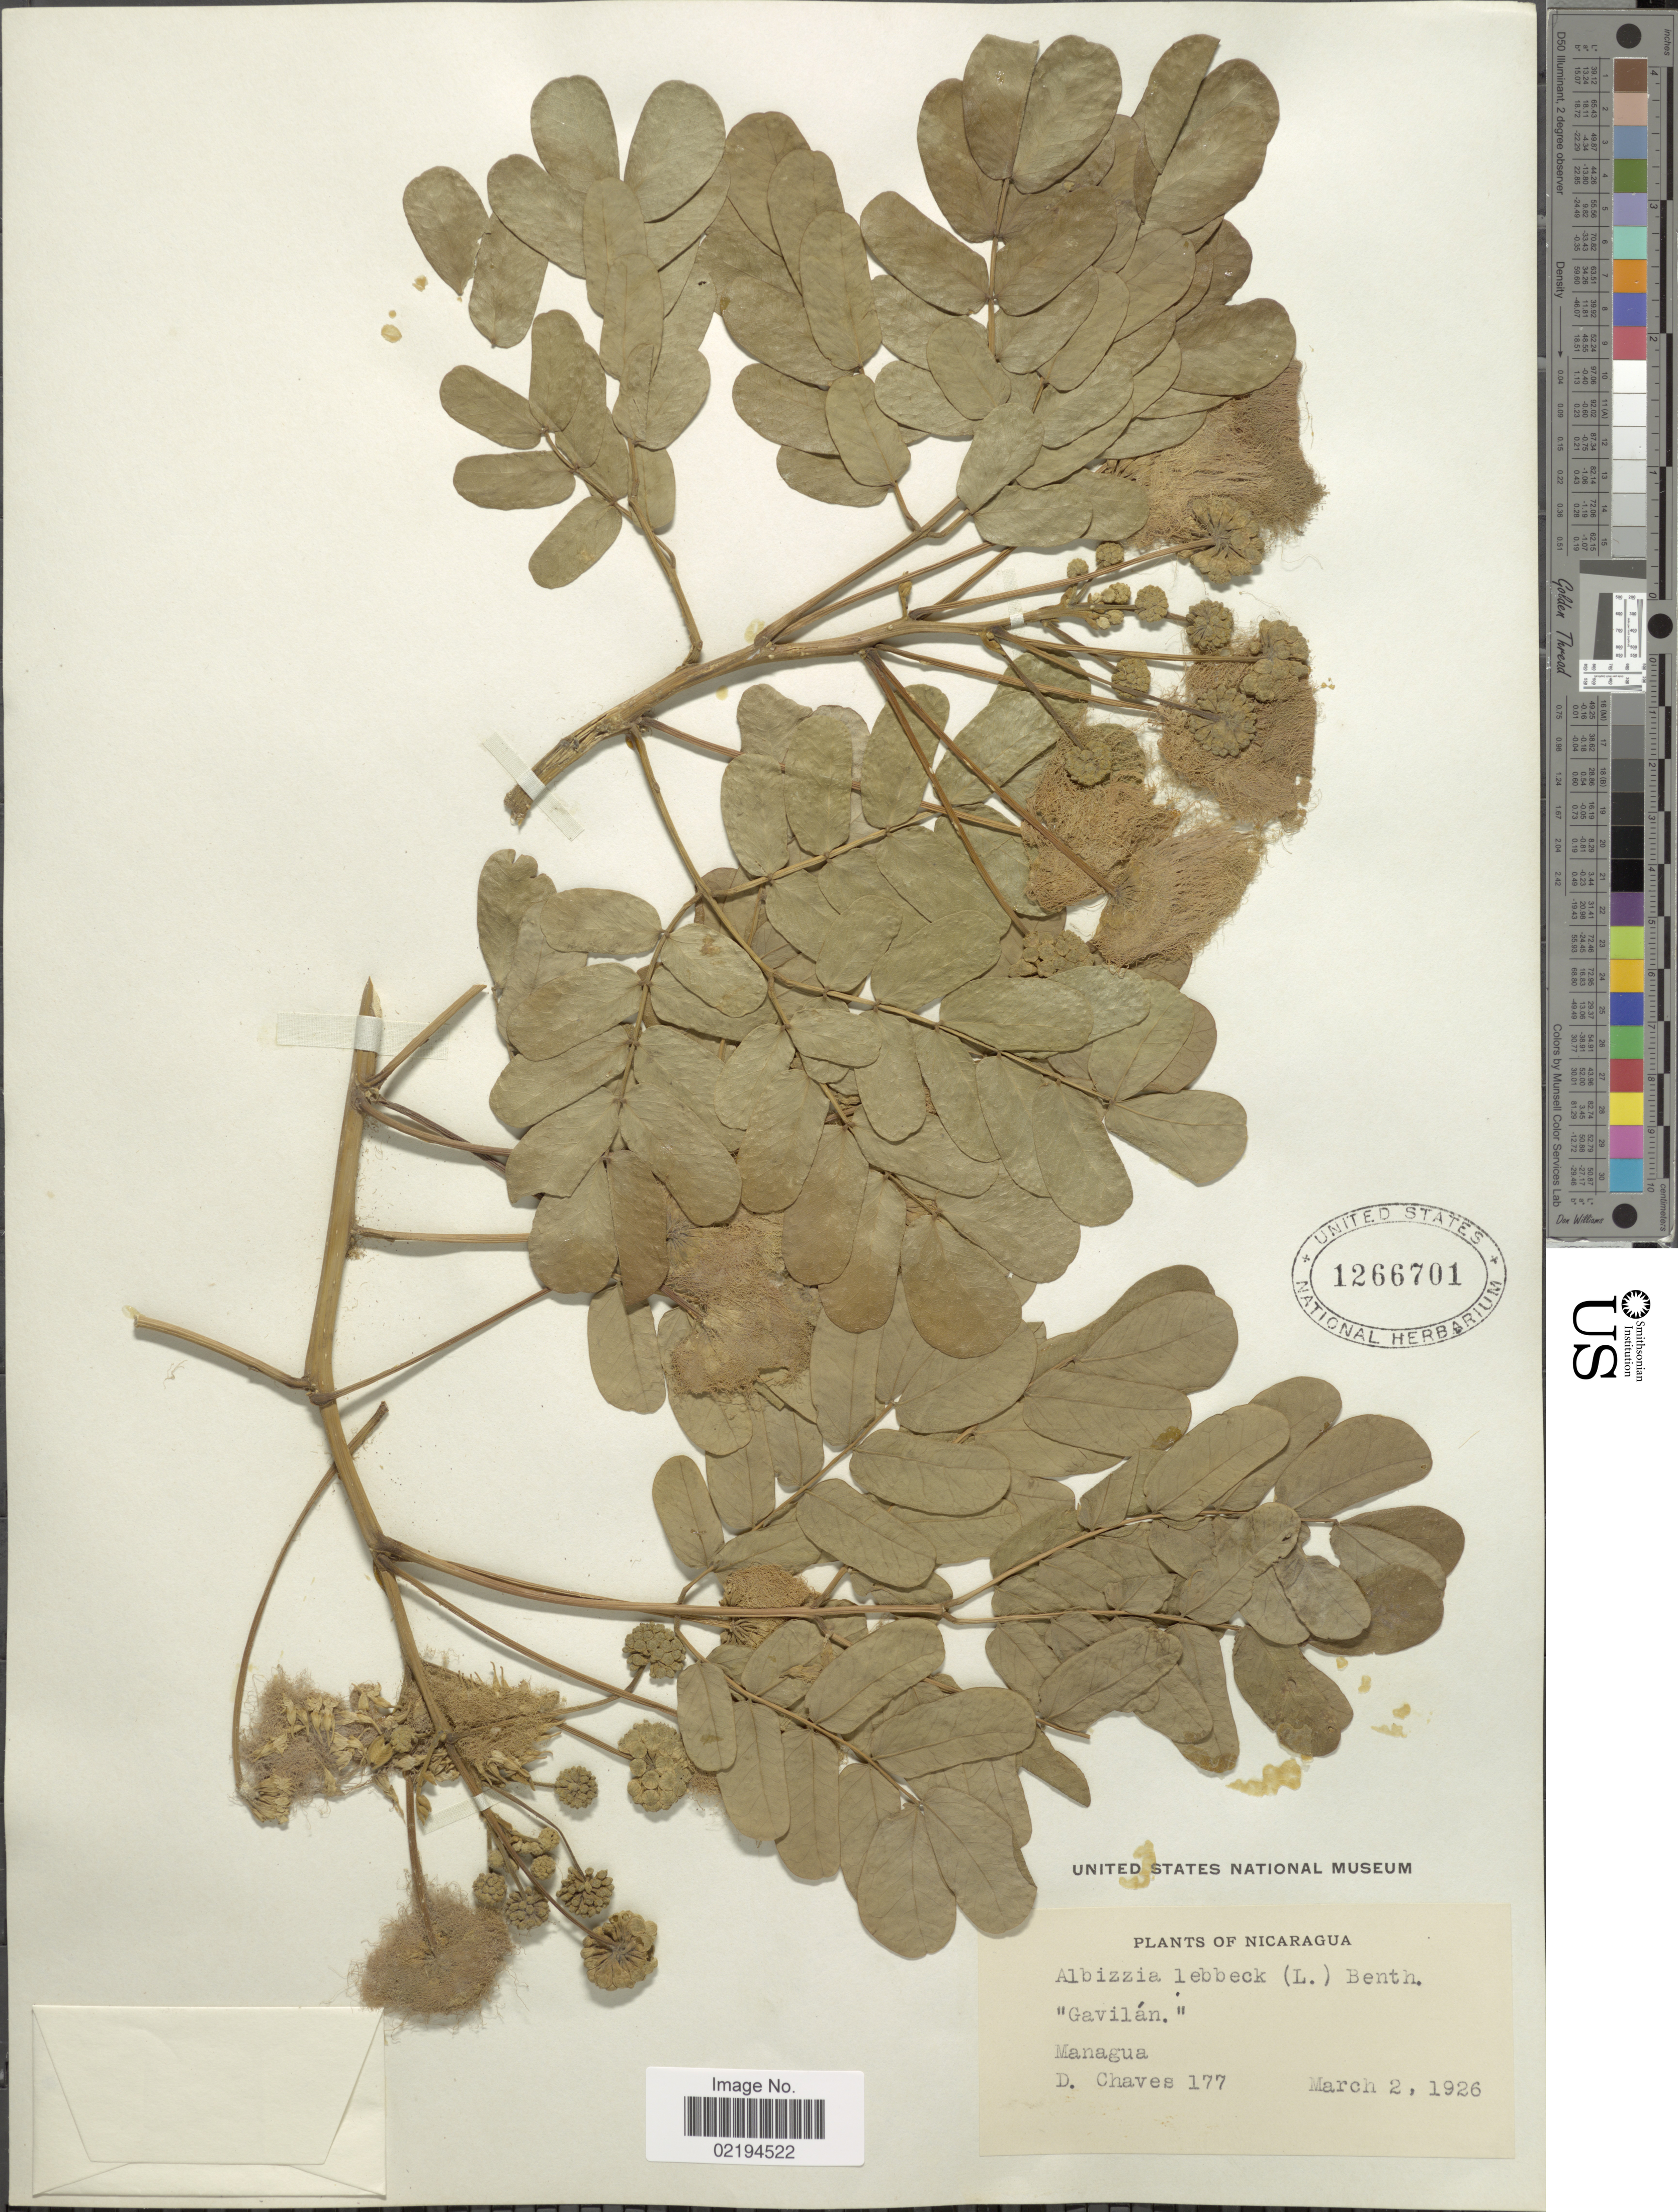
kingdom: Plantae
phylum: Tracheophyta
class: Magnoliopsida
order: Fabales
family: Fabaceae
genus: Albizia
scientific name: Albizia lebbeck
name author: (L.) Benth.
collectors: D. Chaves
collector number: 177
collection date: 1926-03-02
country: Nicaragua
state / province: Managua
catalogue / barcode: US 1266701